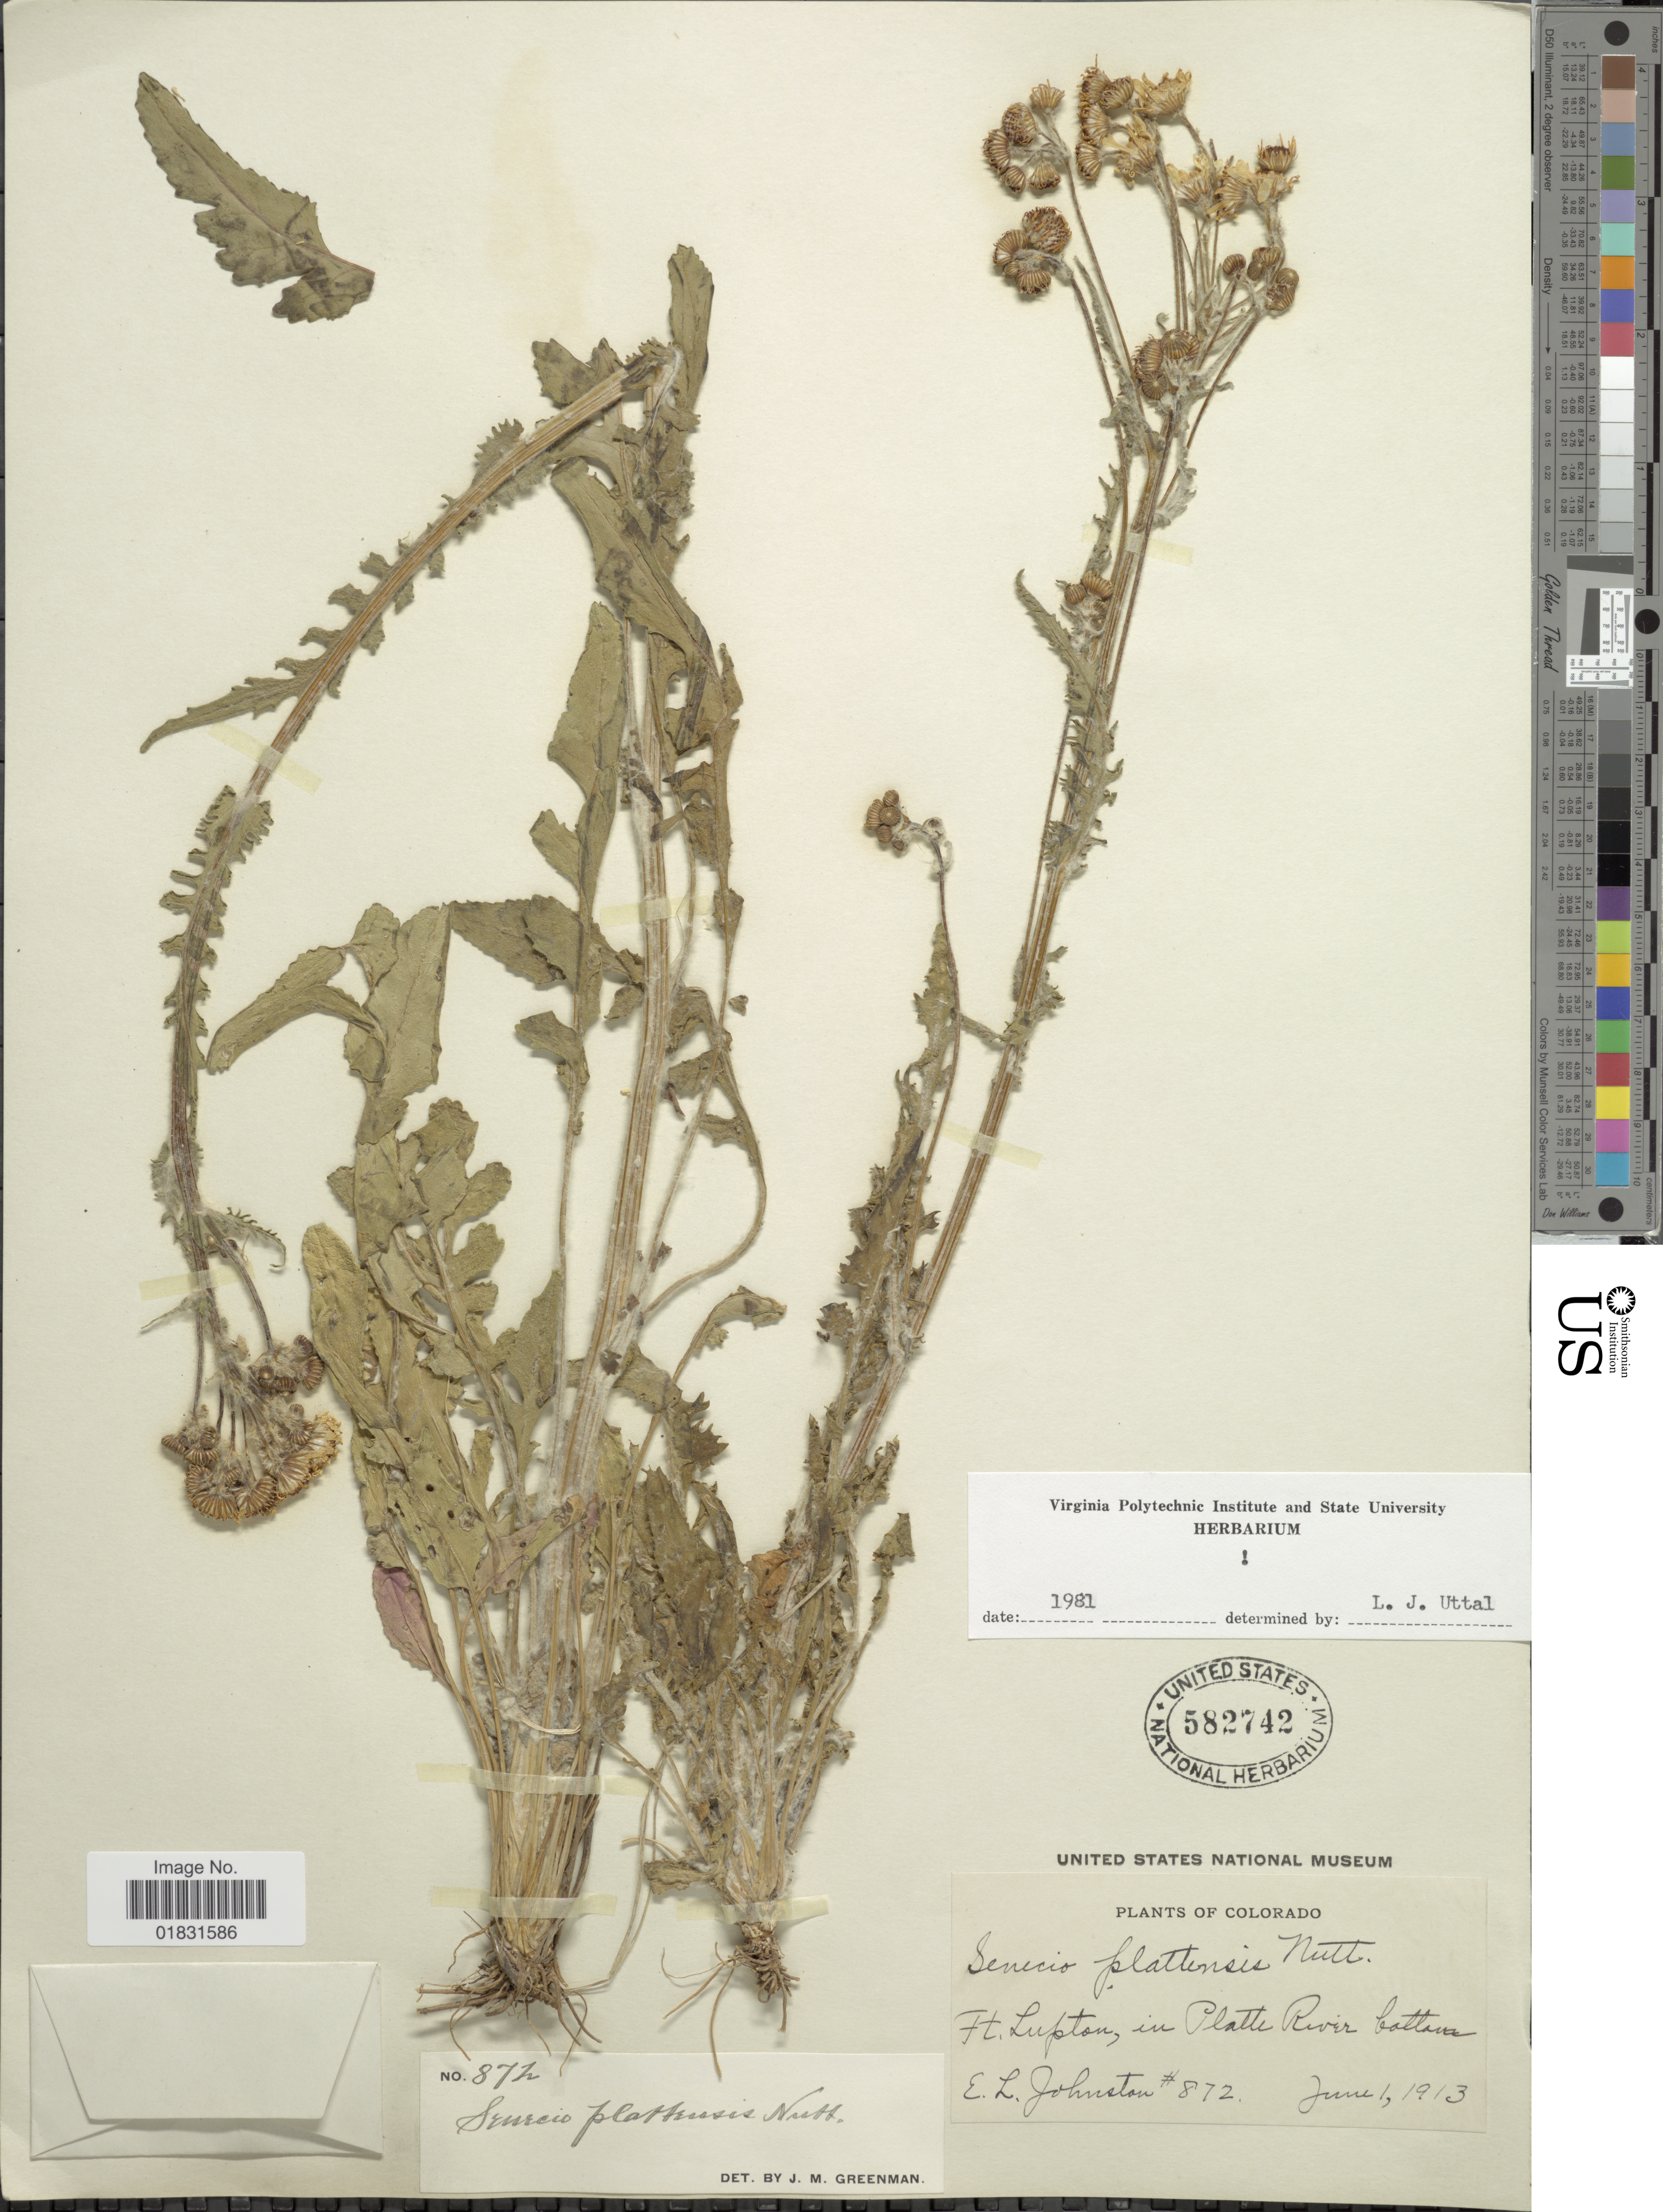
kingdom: Plantae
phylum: Tracheophyta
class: Magnoliopsida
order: Asterales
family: Asteraceae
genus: Packera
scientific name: Packera plattensis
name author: W.A. Weber & Á. Löve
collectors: E. L. Johnston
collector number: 872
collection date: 1913-06-01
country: United States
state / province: Colorado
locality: Ft Lupton, in Platte River bottom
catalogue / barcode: US 582742